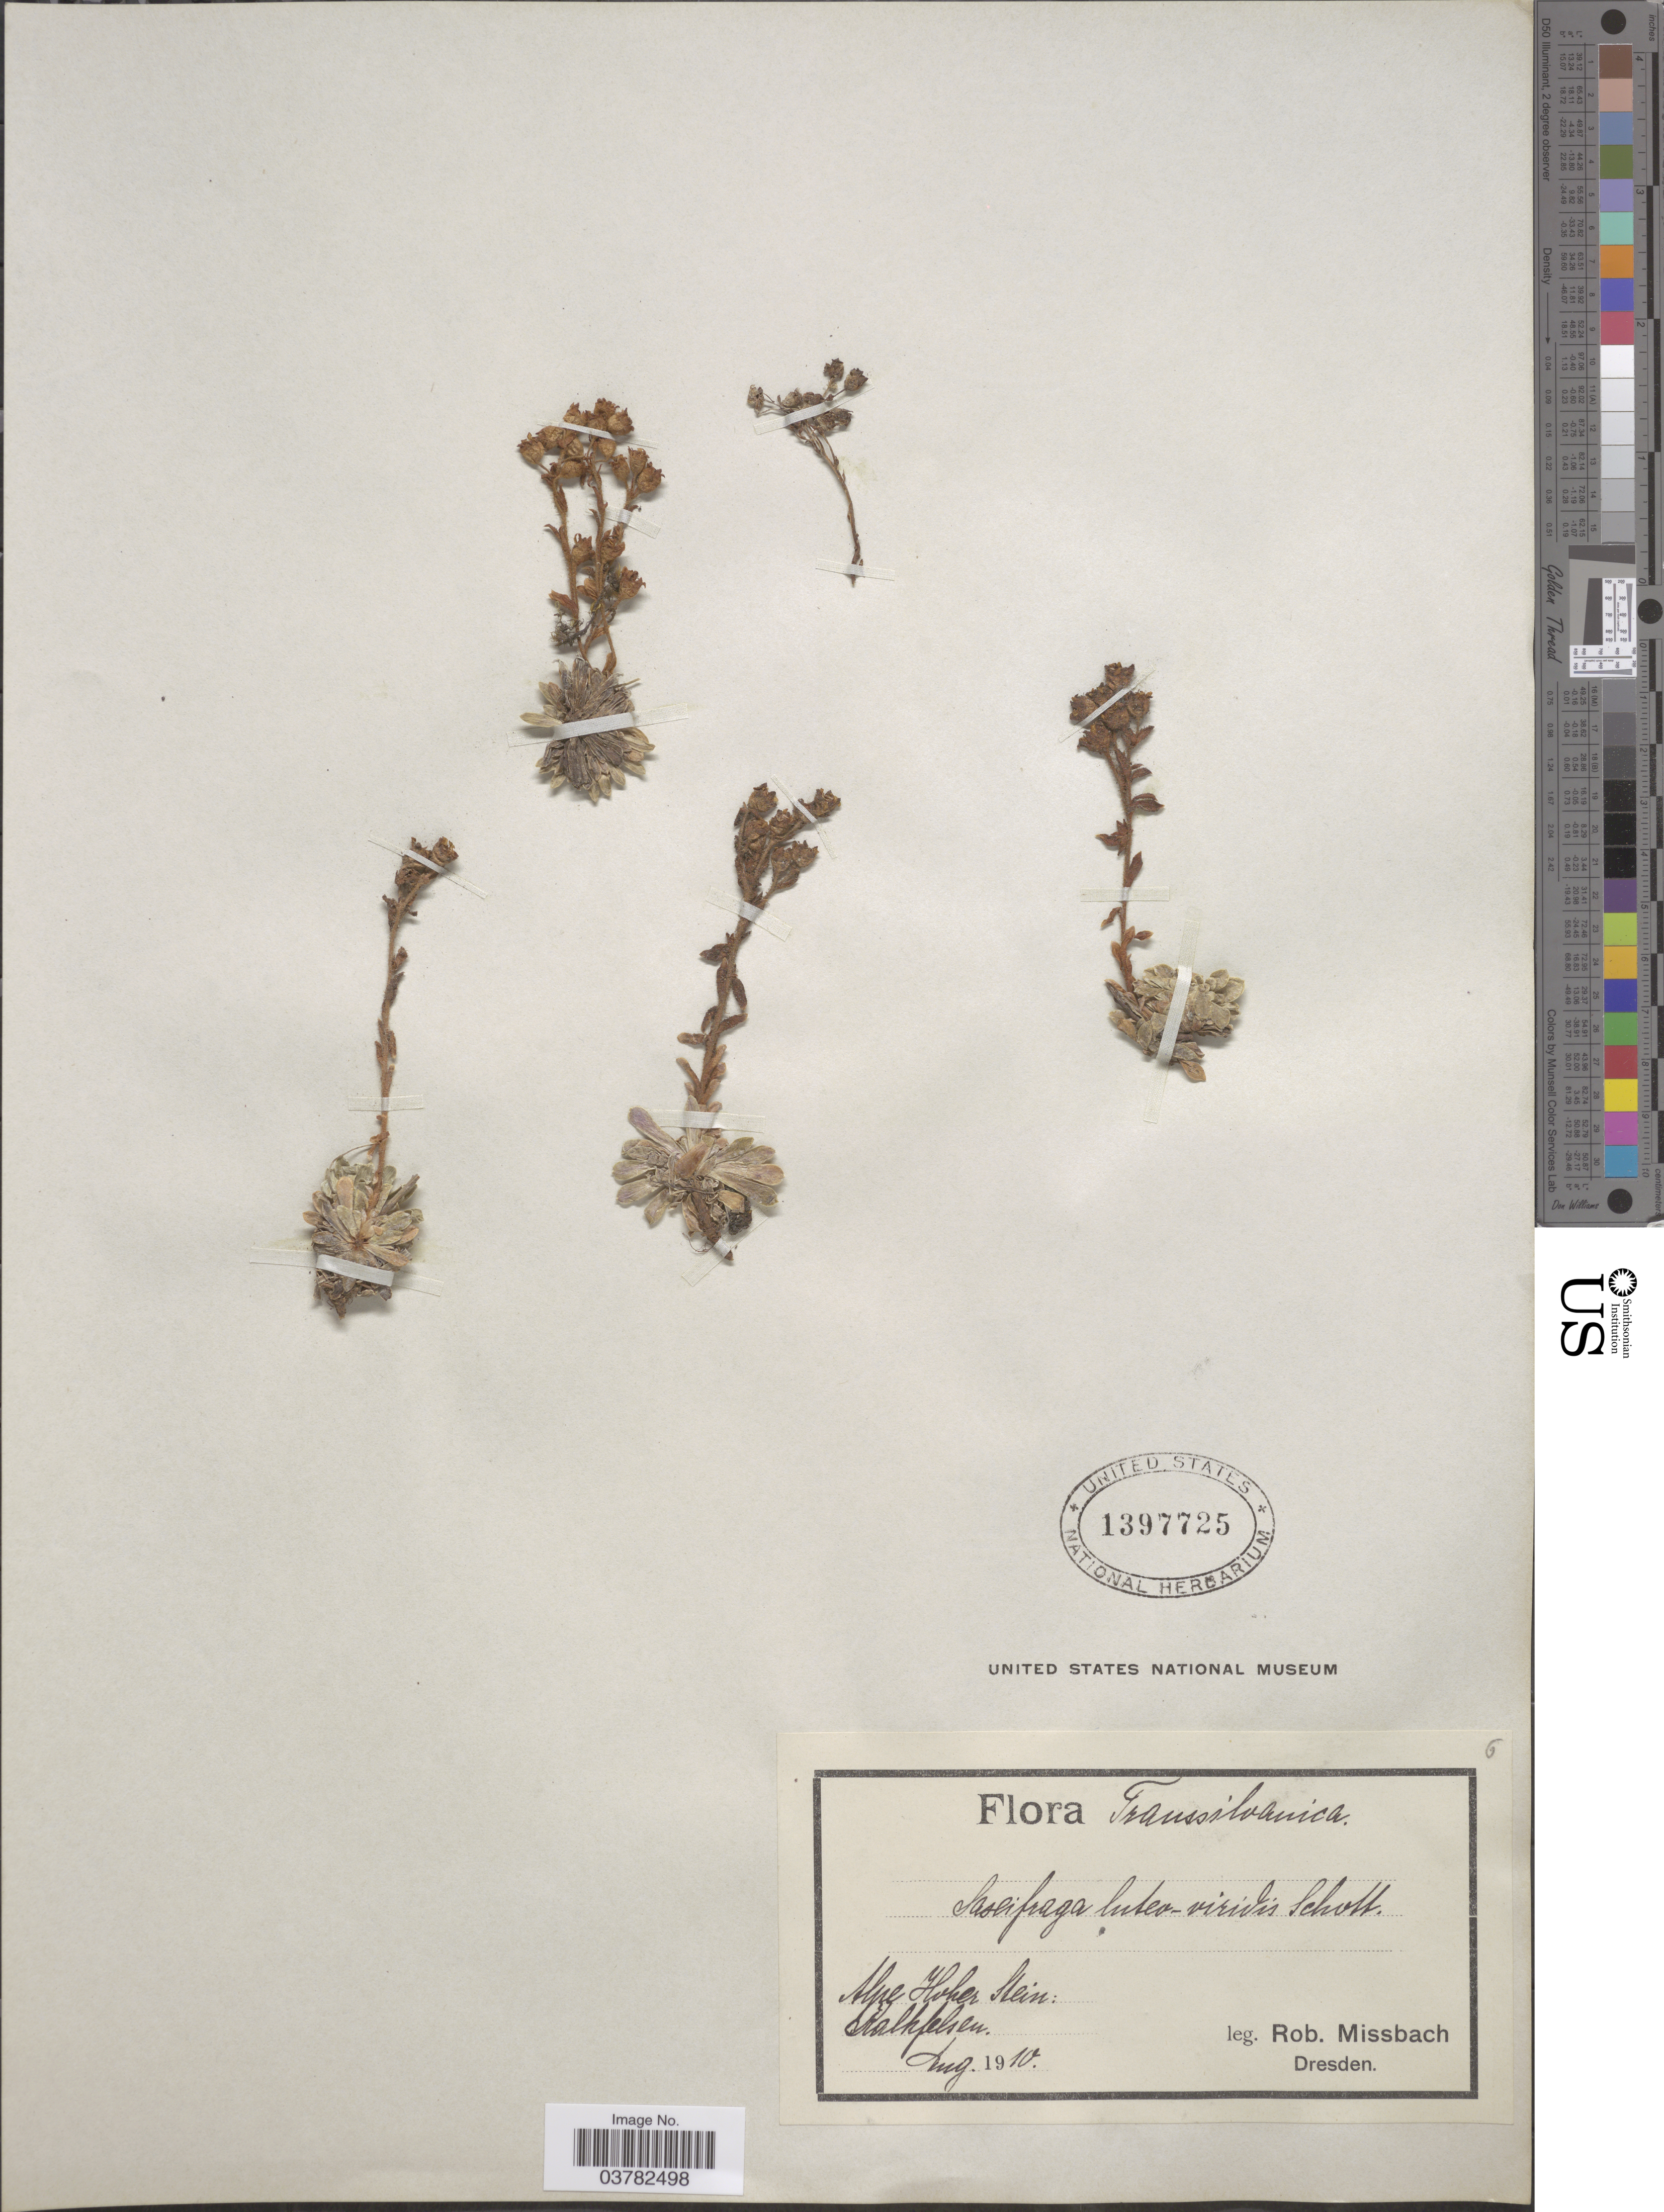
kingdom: Plantae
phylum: Tracheophyta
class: Magnoliopsida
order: Saxifragales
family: Saxifragaceae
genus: Saxifraga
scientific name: Saxifraga luteoviridis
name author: Schott & Kotschy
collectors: R. Missbach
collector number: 6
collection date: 1910-08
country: Romania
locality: Transsilvanica. Alpe Hoher Stein: Kalkfelsen.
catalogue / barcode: US 1397725